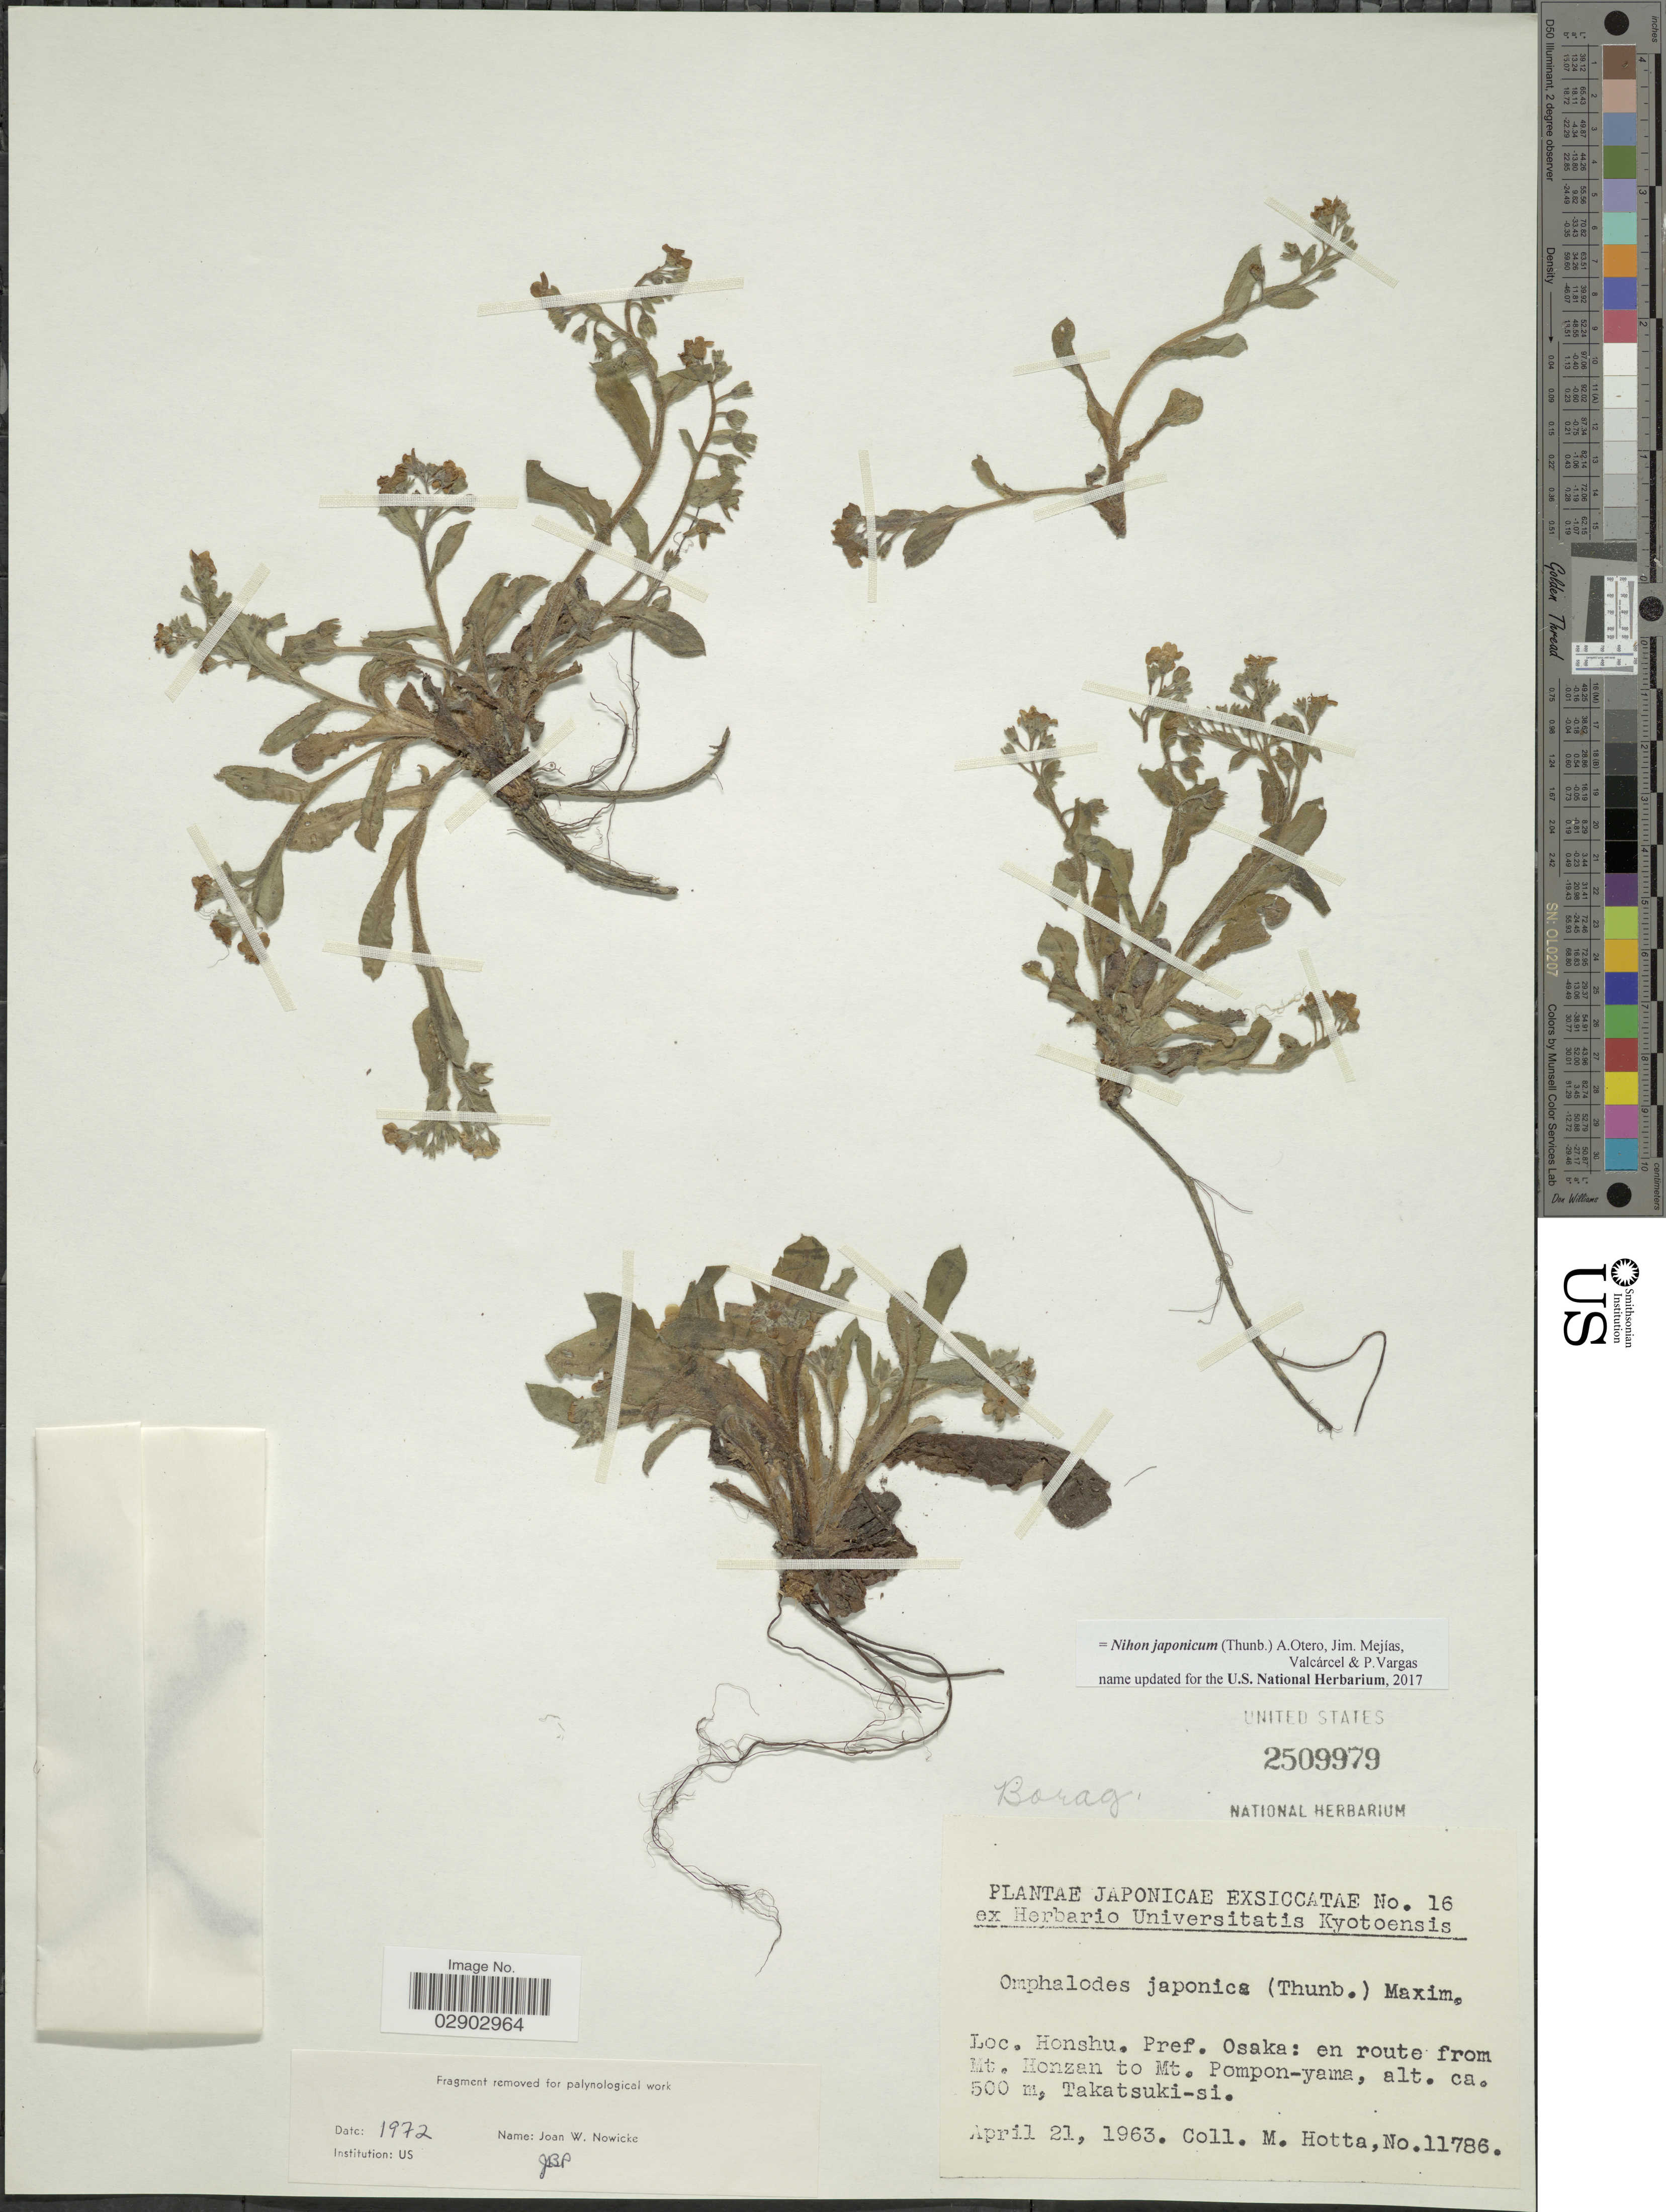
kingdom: Plantae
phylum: Tracheophyta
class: Magnoliopsida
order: Boraginales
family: Boraginaceae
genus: Nihon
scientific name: Nihon japonicum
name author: (Thunb.) A.Otero et al.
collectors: M. Hotta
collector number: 11786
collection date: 1963-04-21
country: Japan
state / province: Osaka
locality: Honshu. Pref. Osaka: en route from Mt. Honzan to Mt. Pompon-yama, Takatsuki-si.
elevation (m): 500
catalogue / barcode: US 2509979